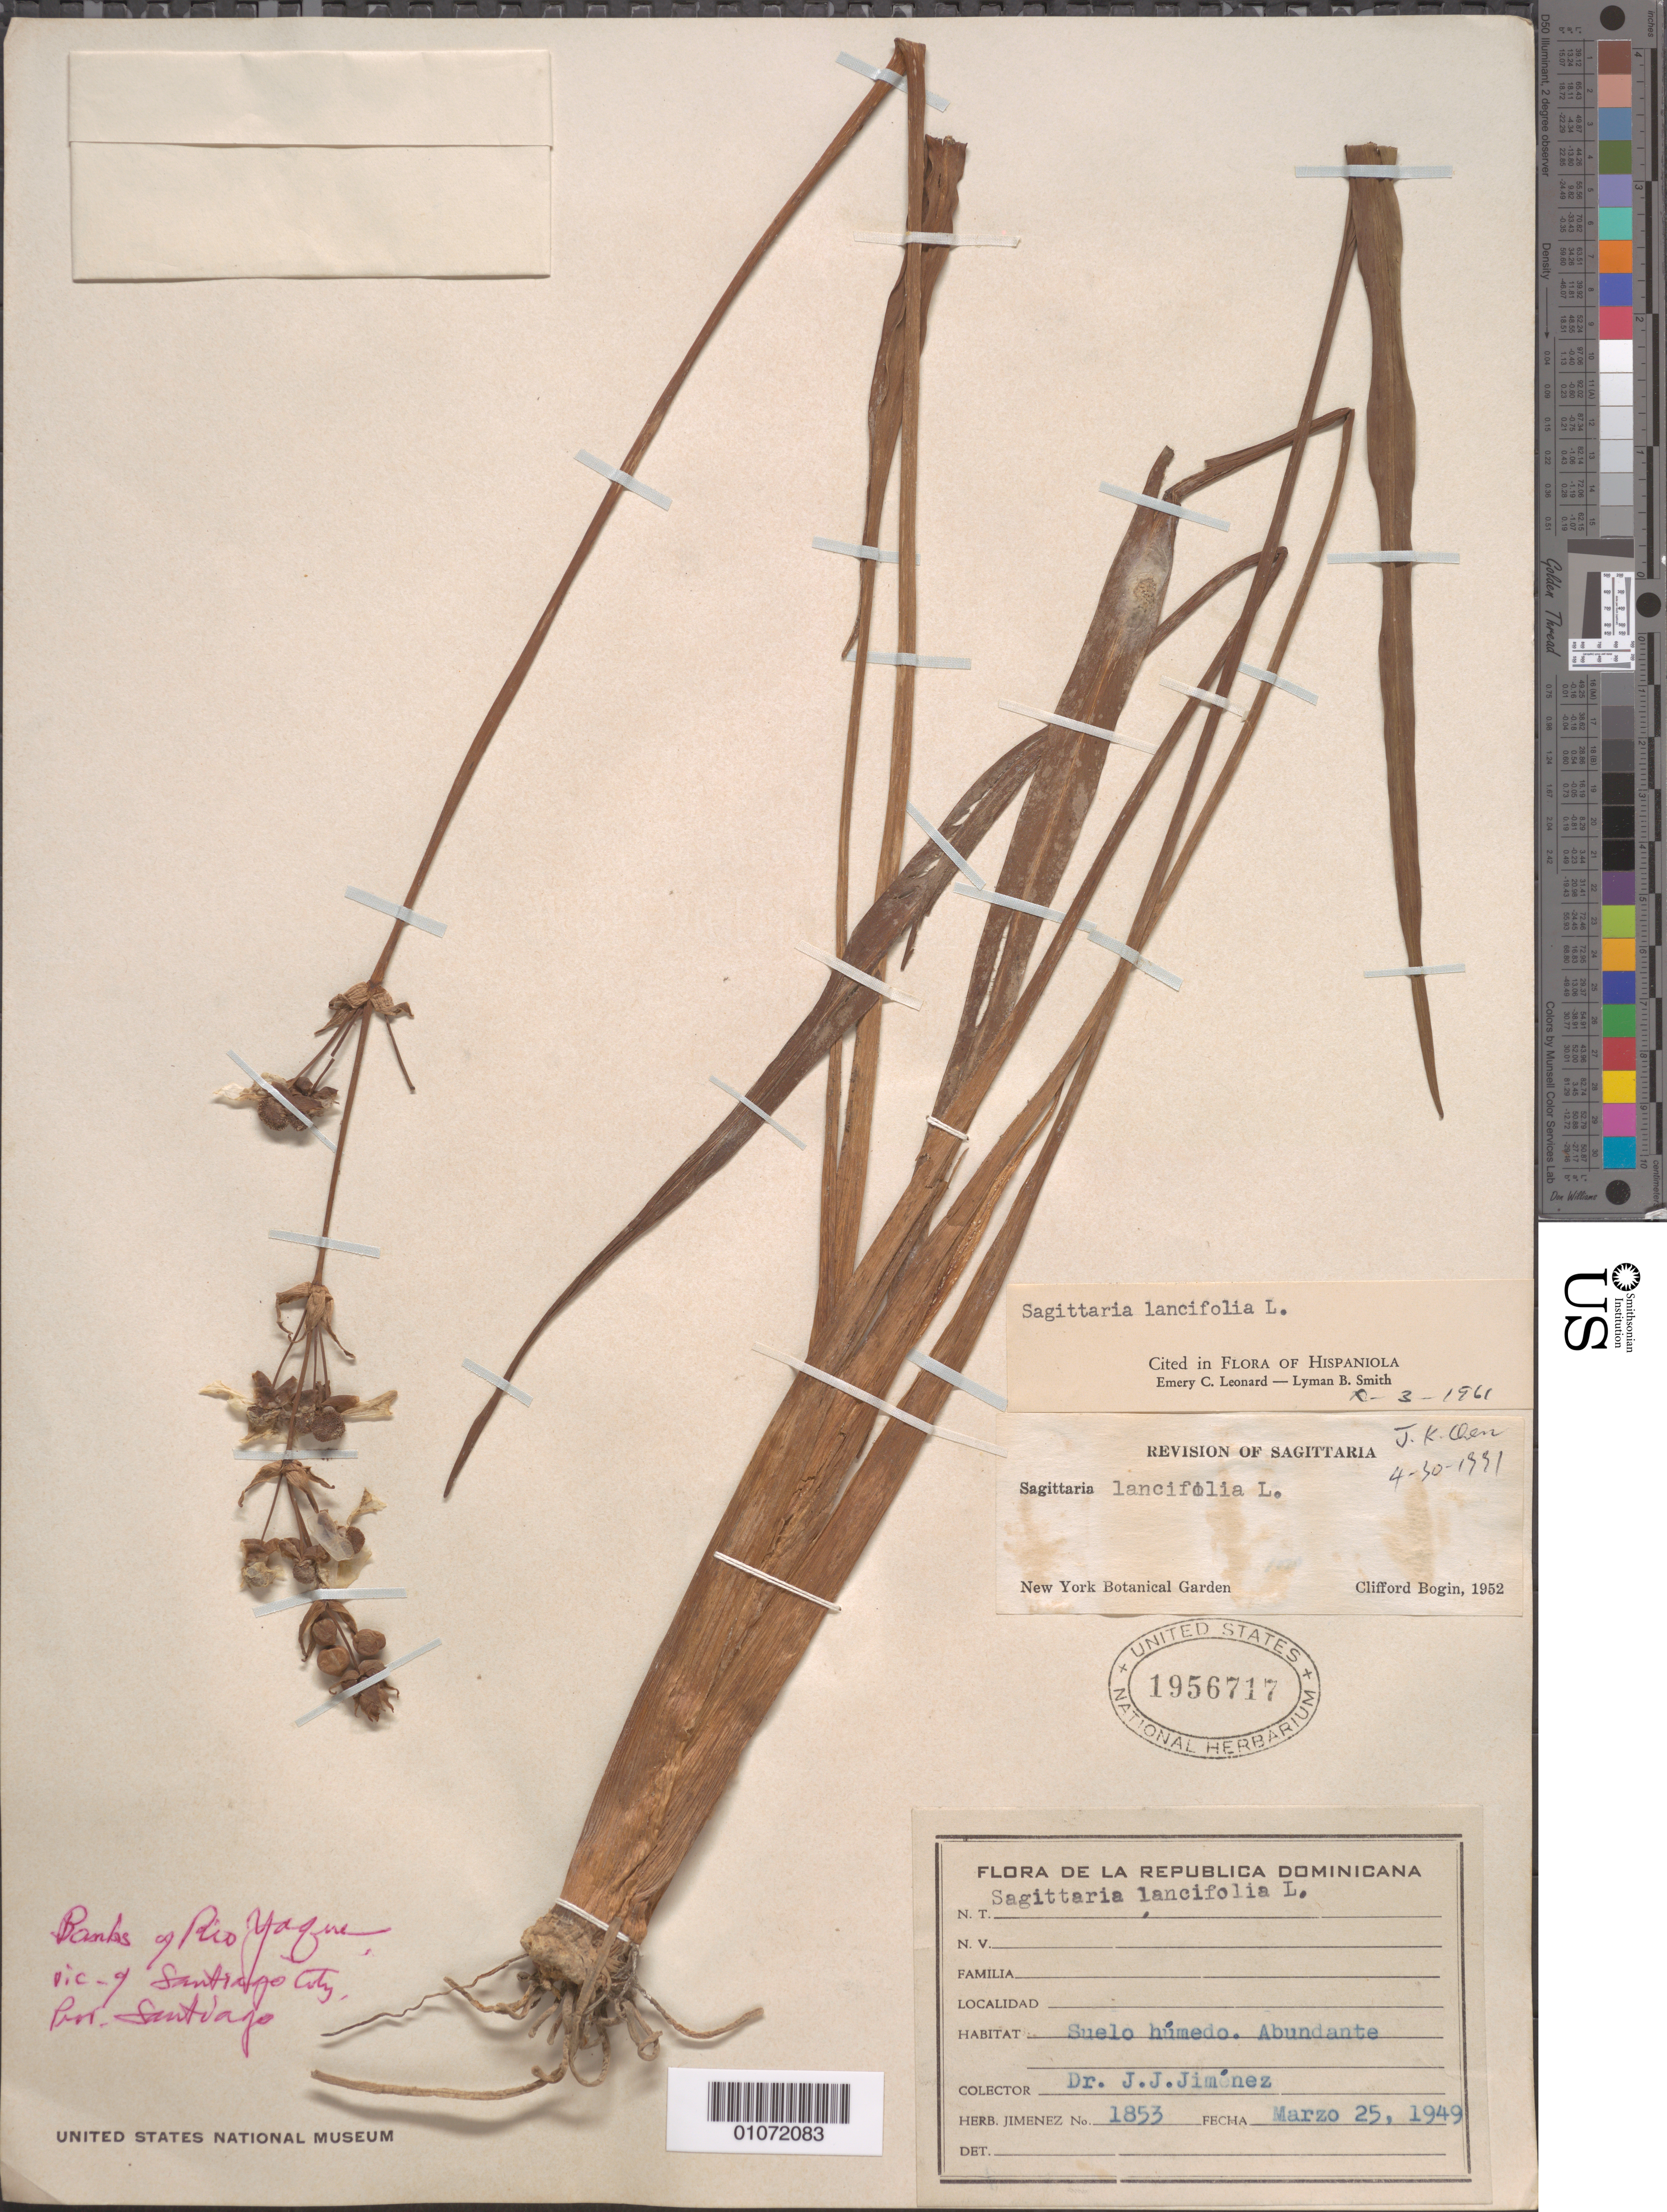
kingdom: Plantae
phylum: Tracheophyta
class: Liliopsida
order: Alismatales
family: Alismataceae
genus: Sagittaria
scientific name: Sagittaria lancifolia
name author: L.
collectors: J. J. Jiménez Almonte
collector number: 1853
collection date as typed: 25 Mar 1949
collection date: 1949-03-25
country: Dominican Republic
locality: Suelo humido.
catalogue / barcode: US 1956717